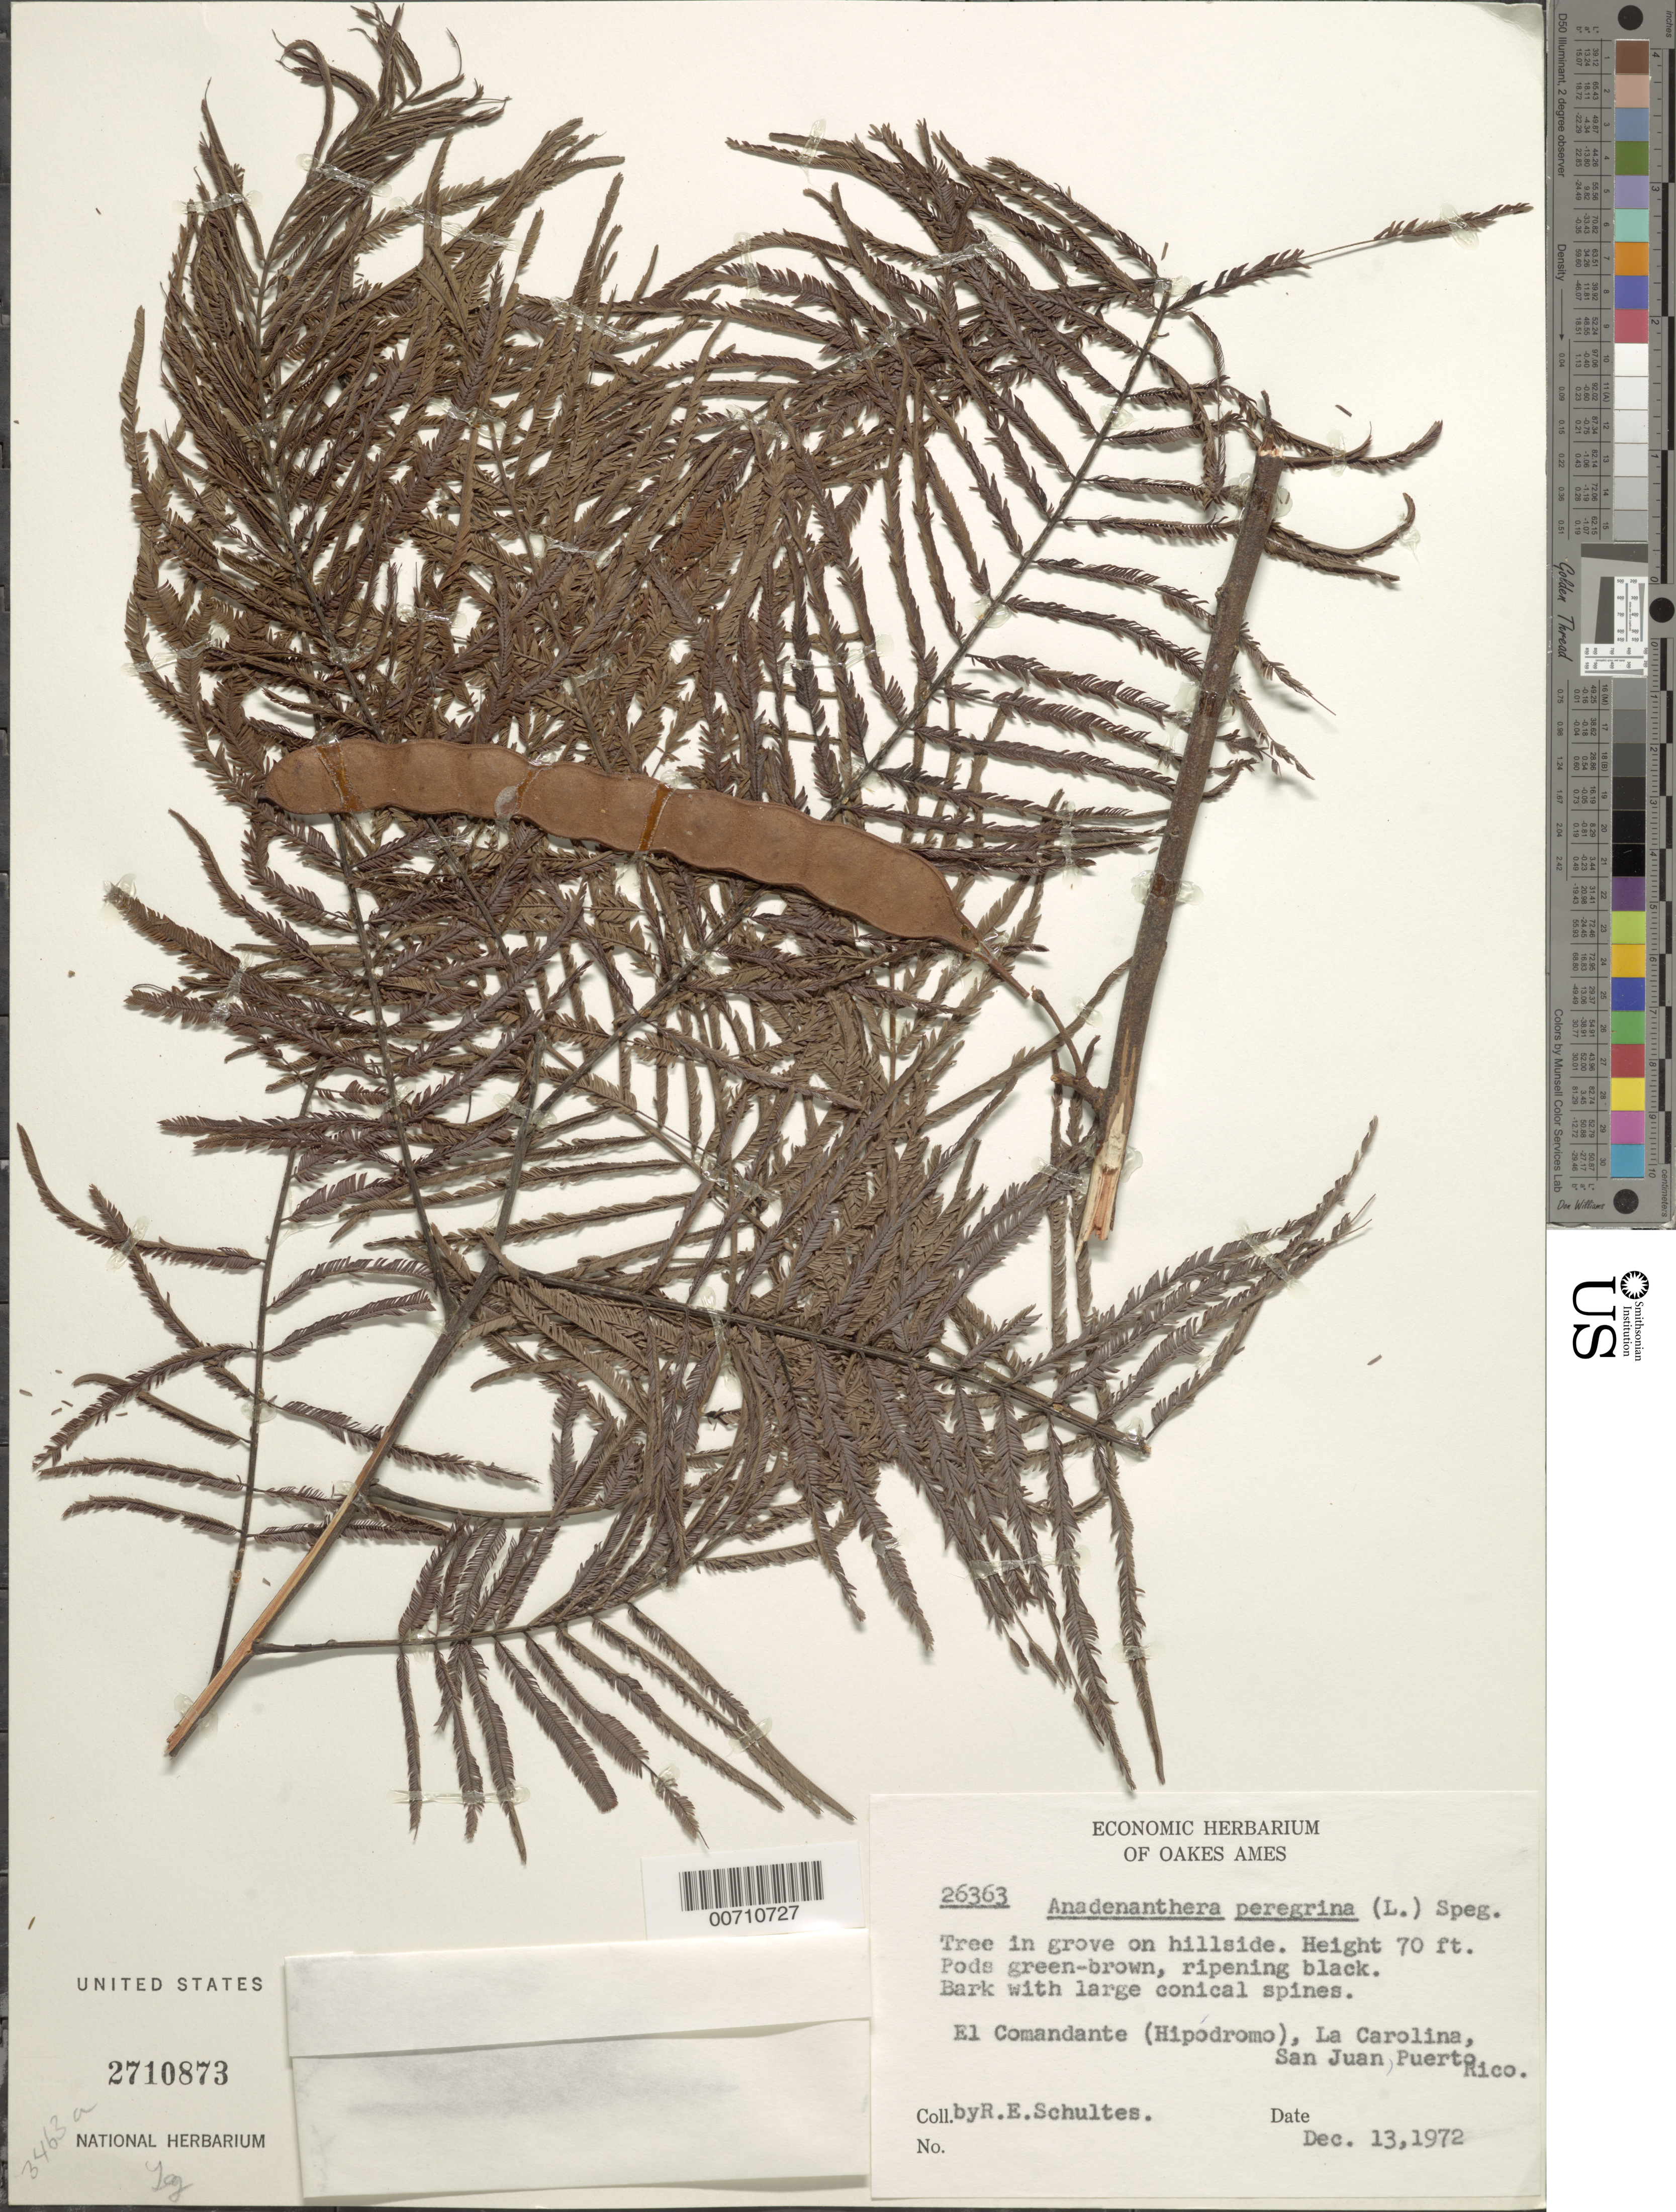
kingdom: Plantae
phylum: Tracheophyta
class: Magnoliopsida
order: Fabales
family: Fabaceae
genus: Anadenanthera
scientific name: Anadenanthera peregrina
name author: (L.) Speg.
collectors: R. E. Schultes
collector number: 26363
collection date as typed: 13 Dec 1972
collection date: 1972-12-13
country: Puerto Rico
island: Greater Antilles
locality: El Comandante (Hipodromo), La Carolina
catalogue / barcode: US 2710873